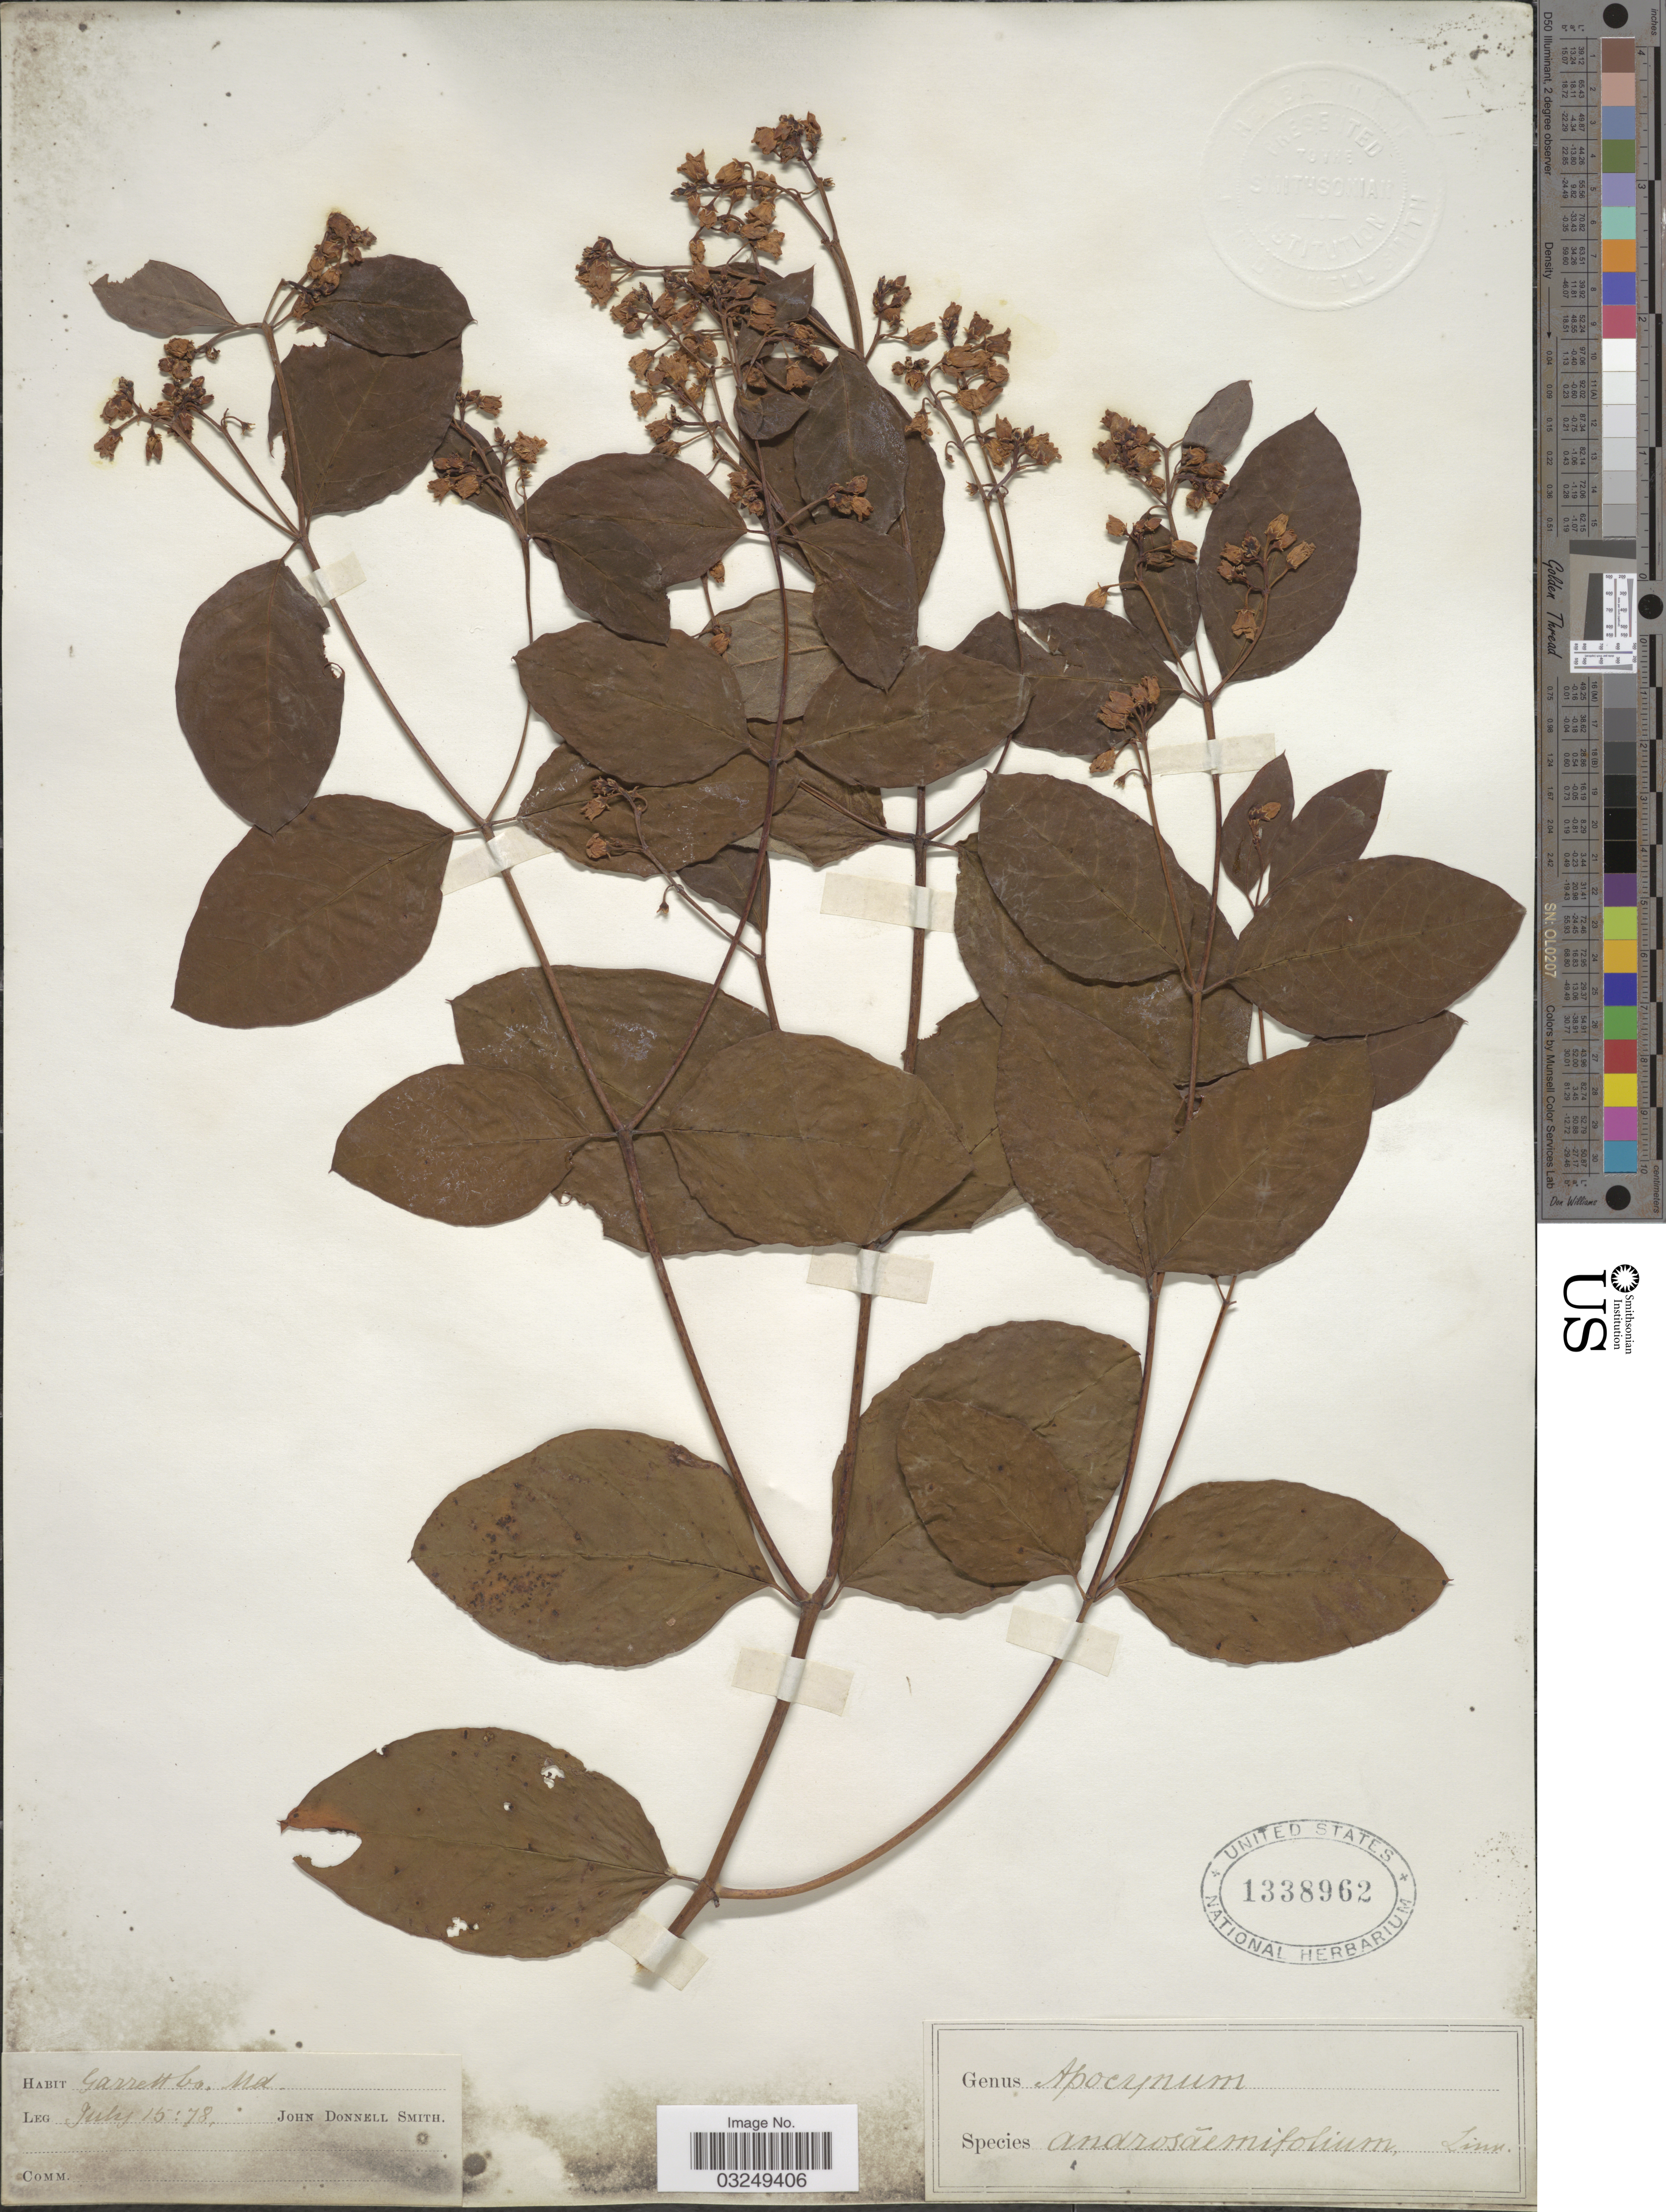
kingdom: Plantae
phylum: Tracheophyta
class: Magnoliopsida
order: Gentianales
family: Apocynaceae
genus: Apocynum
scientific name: Apocynum androsaemifolium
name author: L.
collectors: J. Donnell Smith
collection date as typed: Transcribed d/m/y: 15/7/78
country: United States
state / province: Maryland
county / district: Garrett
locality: Garrett Co. Md.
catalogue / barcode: US 1338962